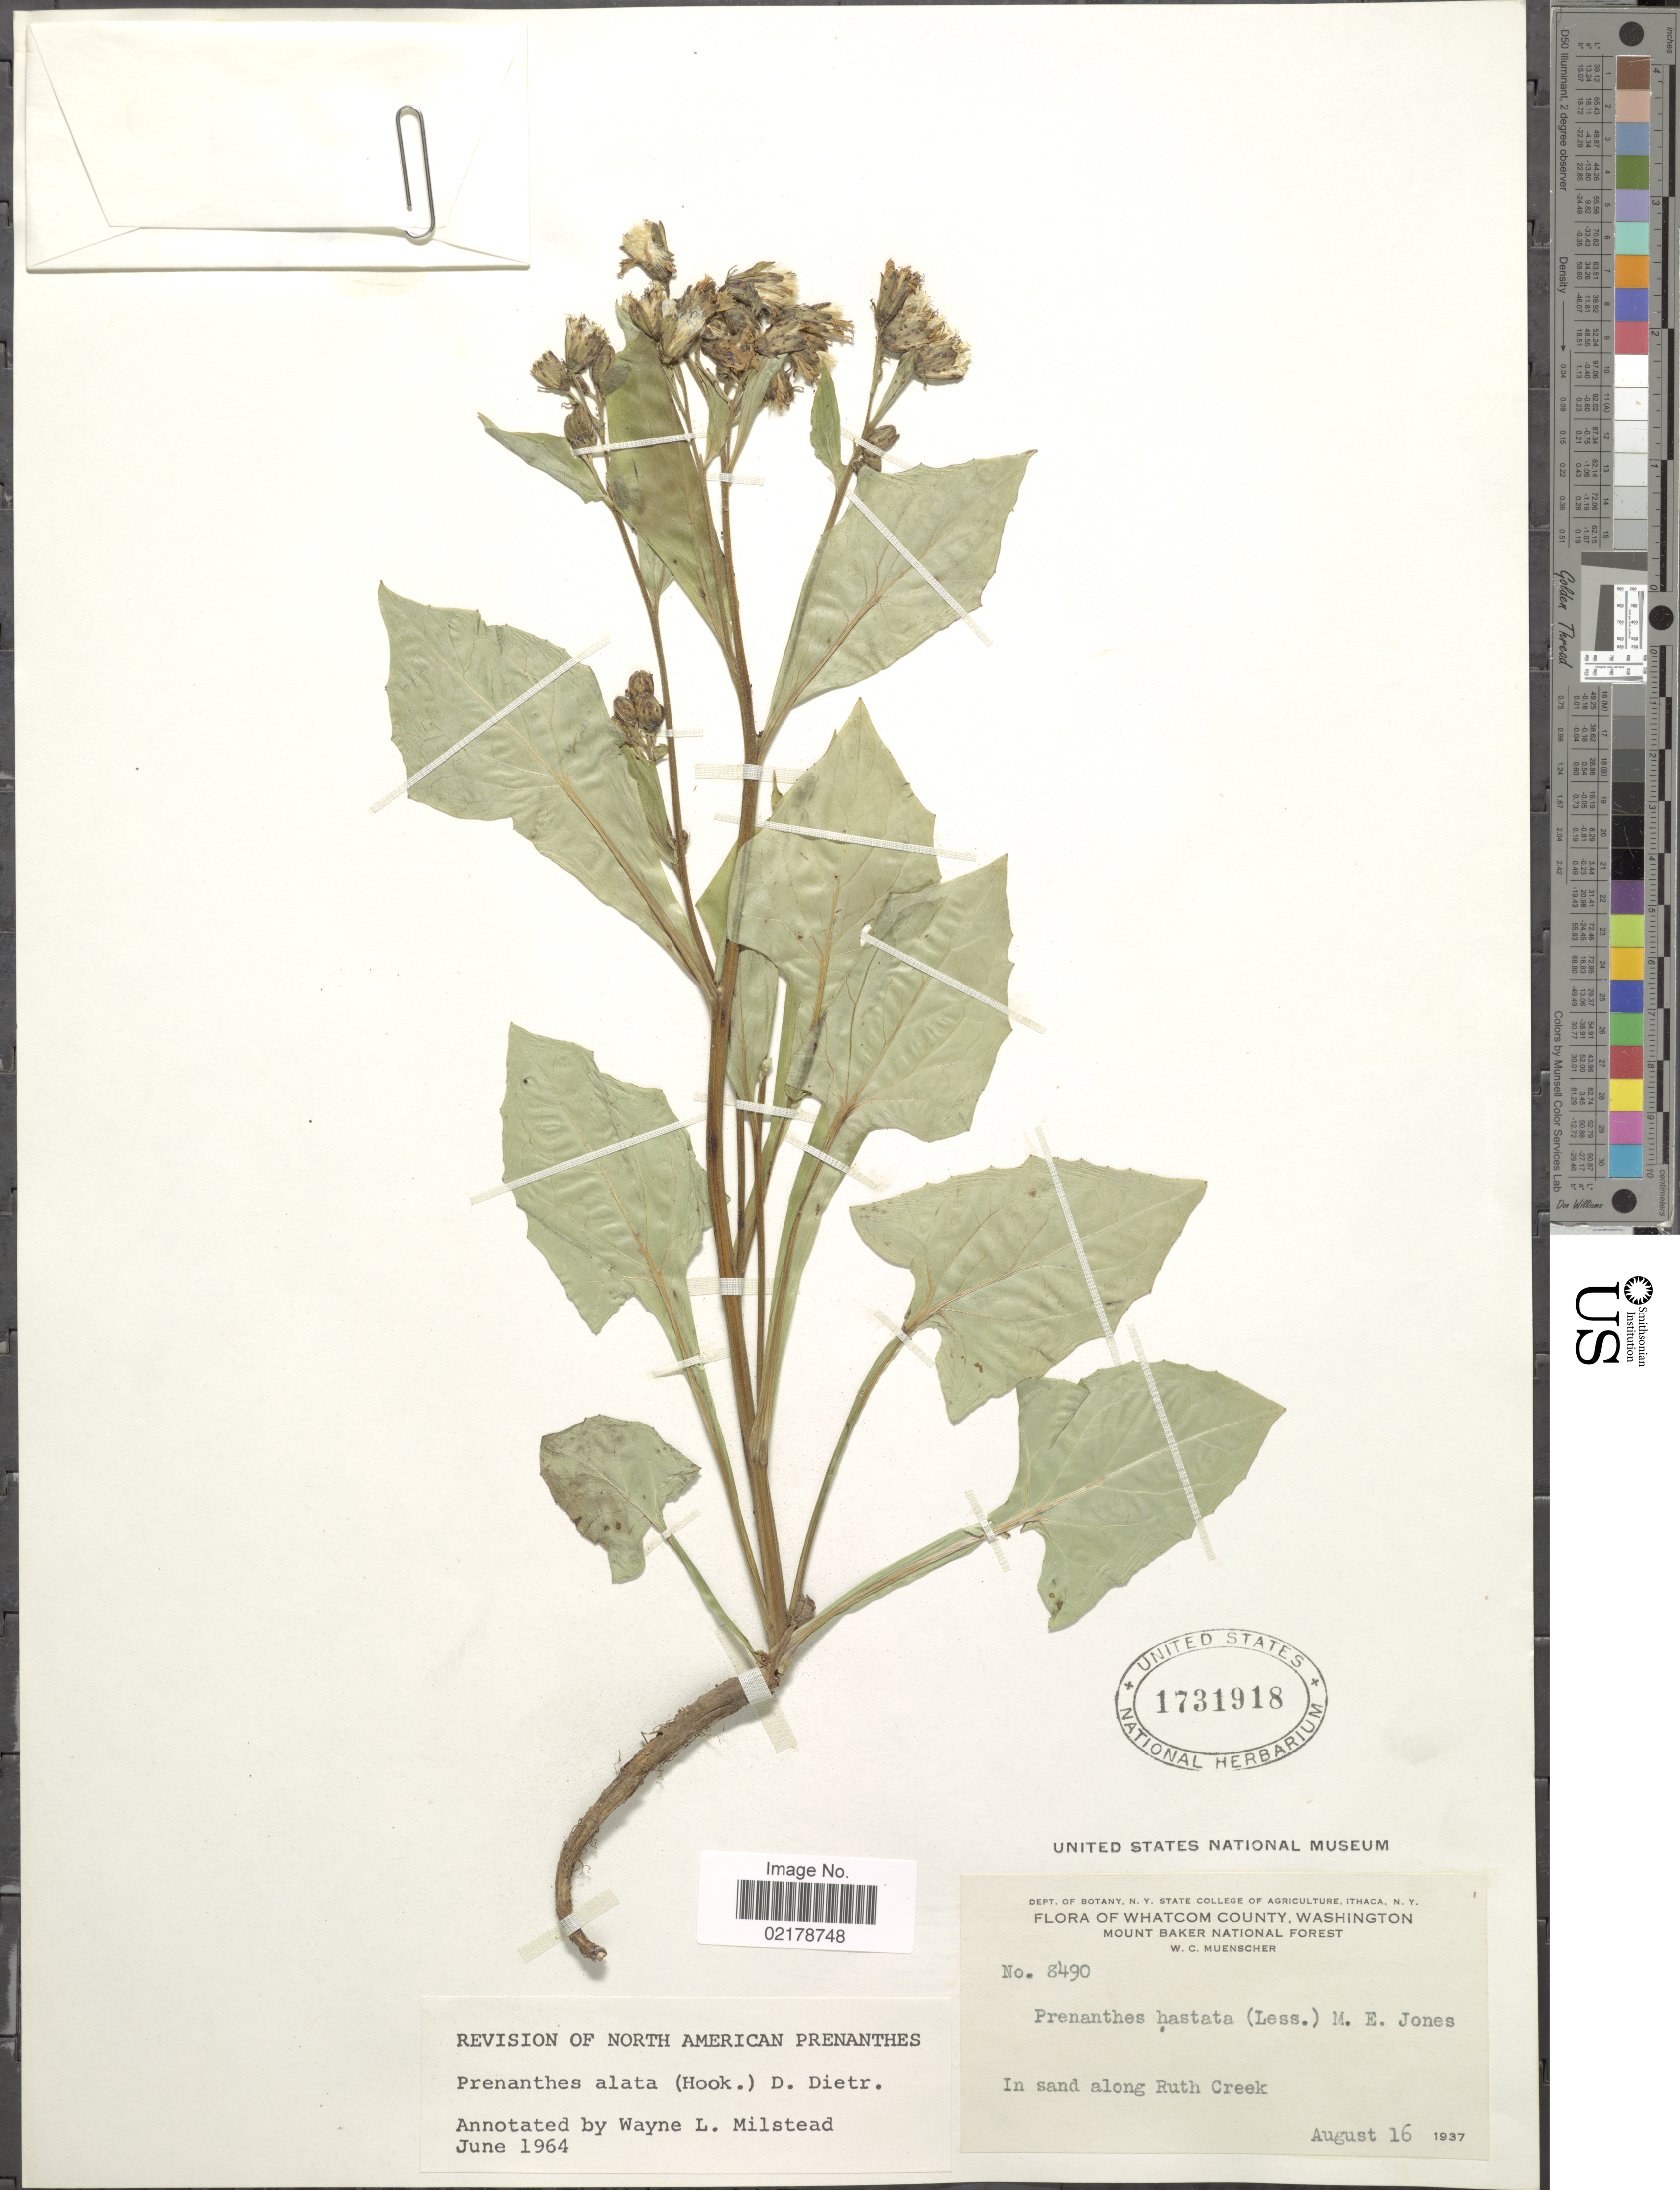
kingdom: Plantae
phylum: Tracheophyta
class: Magnoliopsida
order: Asterales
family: Asteraceae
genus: Nabalus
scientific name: Nabalus alatus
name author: Hook.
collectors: W. Muenscher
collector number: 8490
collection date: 1937-08-16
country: United States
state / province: Washington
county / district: Whatcom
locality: Whatcom County, Washington. Mount Baker National Forest. In sand along Ruth Creek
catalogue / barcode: US 1731918